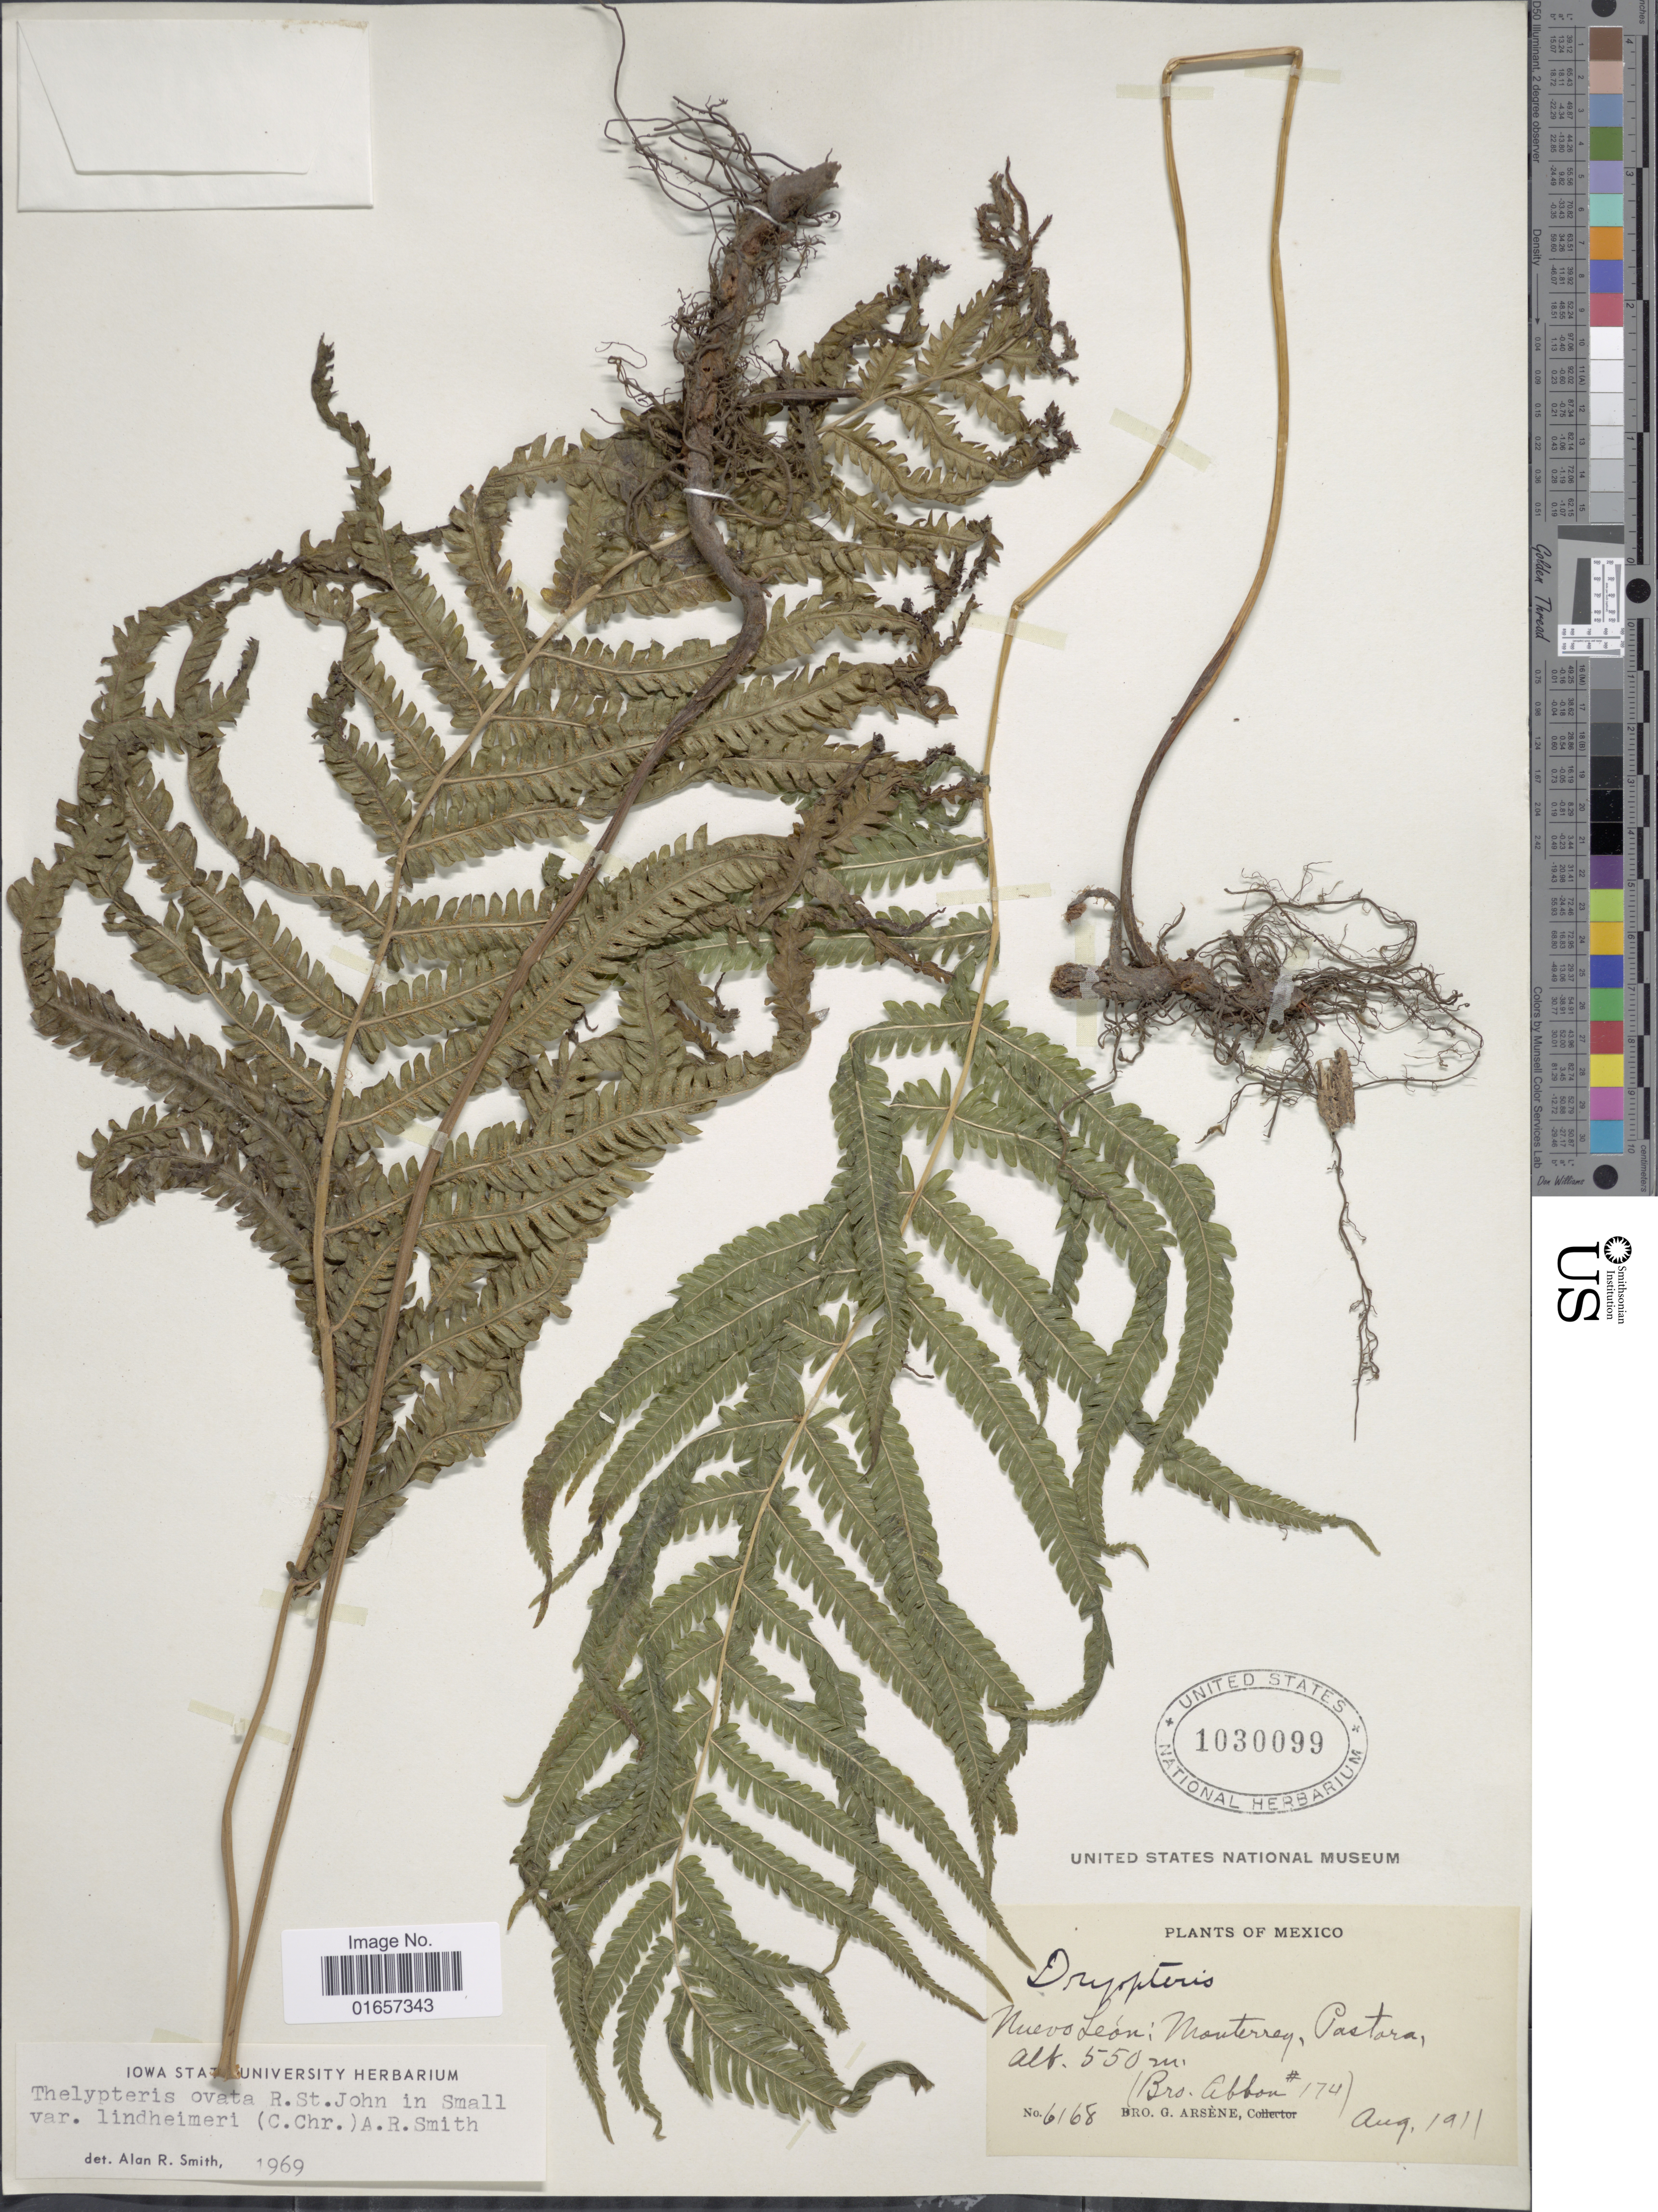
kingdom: Plantae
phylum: Tracheophyta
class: Polypodiopsida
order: Polypodiales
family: Thelypteridaceae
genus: Christella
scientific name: Christella ovata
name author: (R.P. St. John) Á. Löve & D. Löve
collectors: Bro. G. Arsène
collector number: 6168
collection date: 1911-08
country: Mexico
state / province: Nuevo León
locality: Monterrey, Pastora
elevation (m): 550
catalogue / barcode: US 1030099